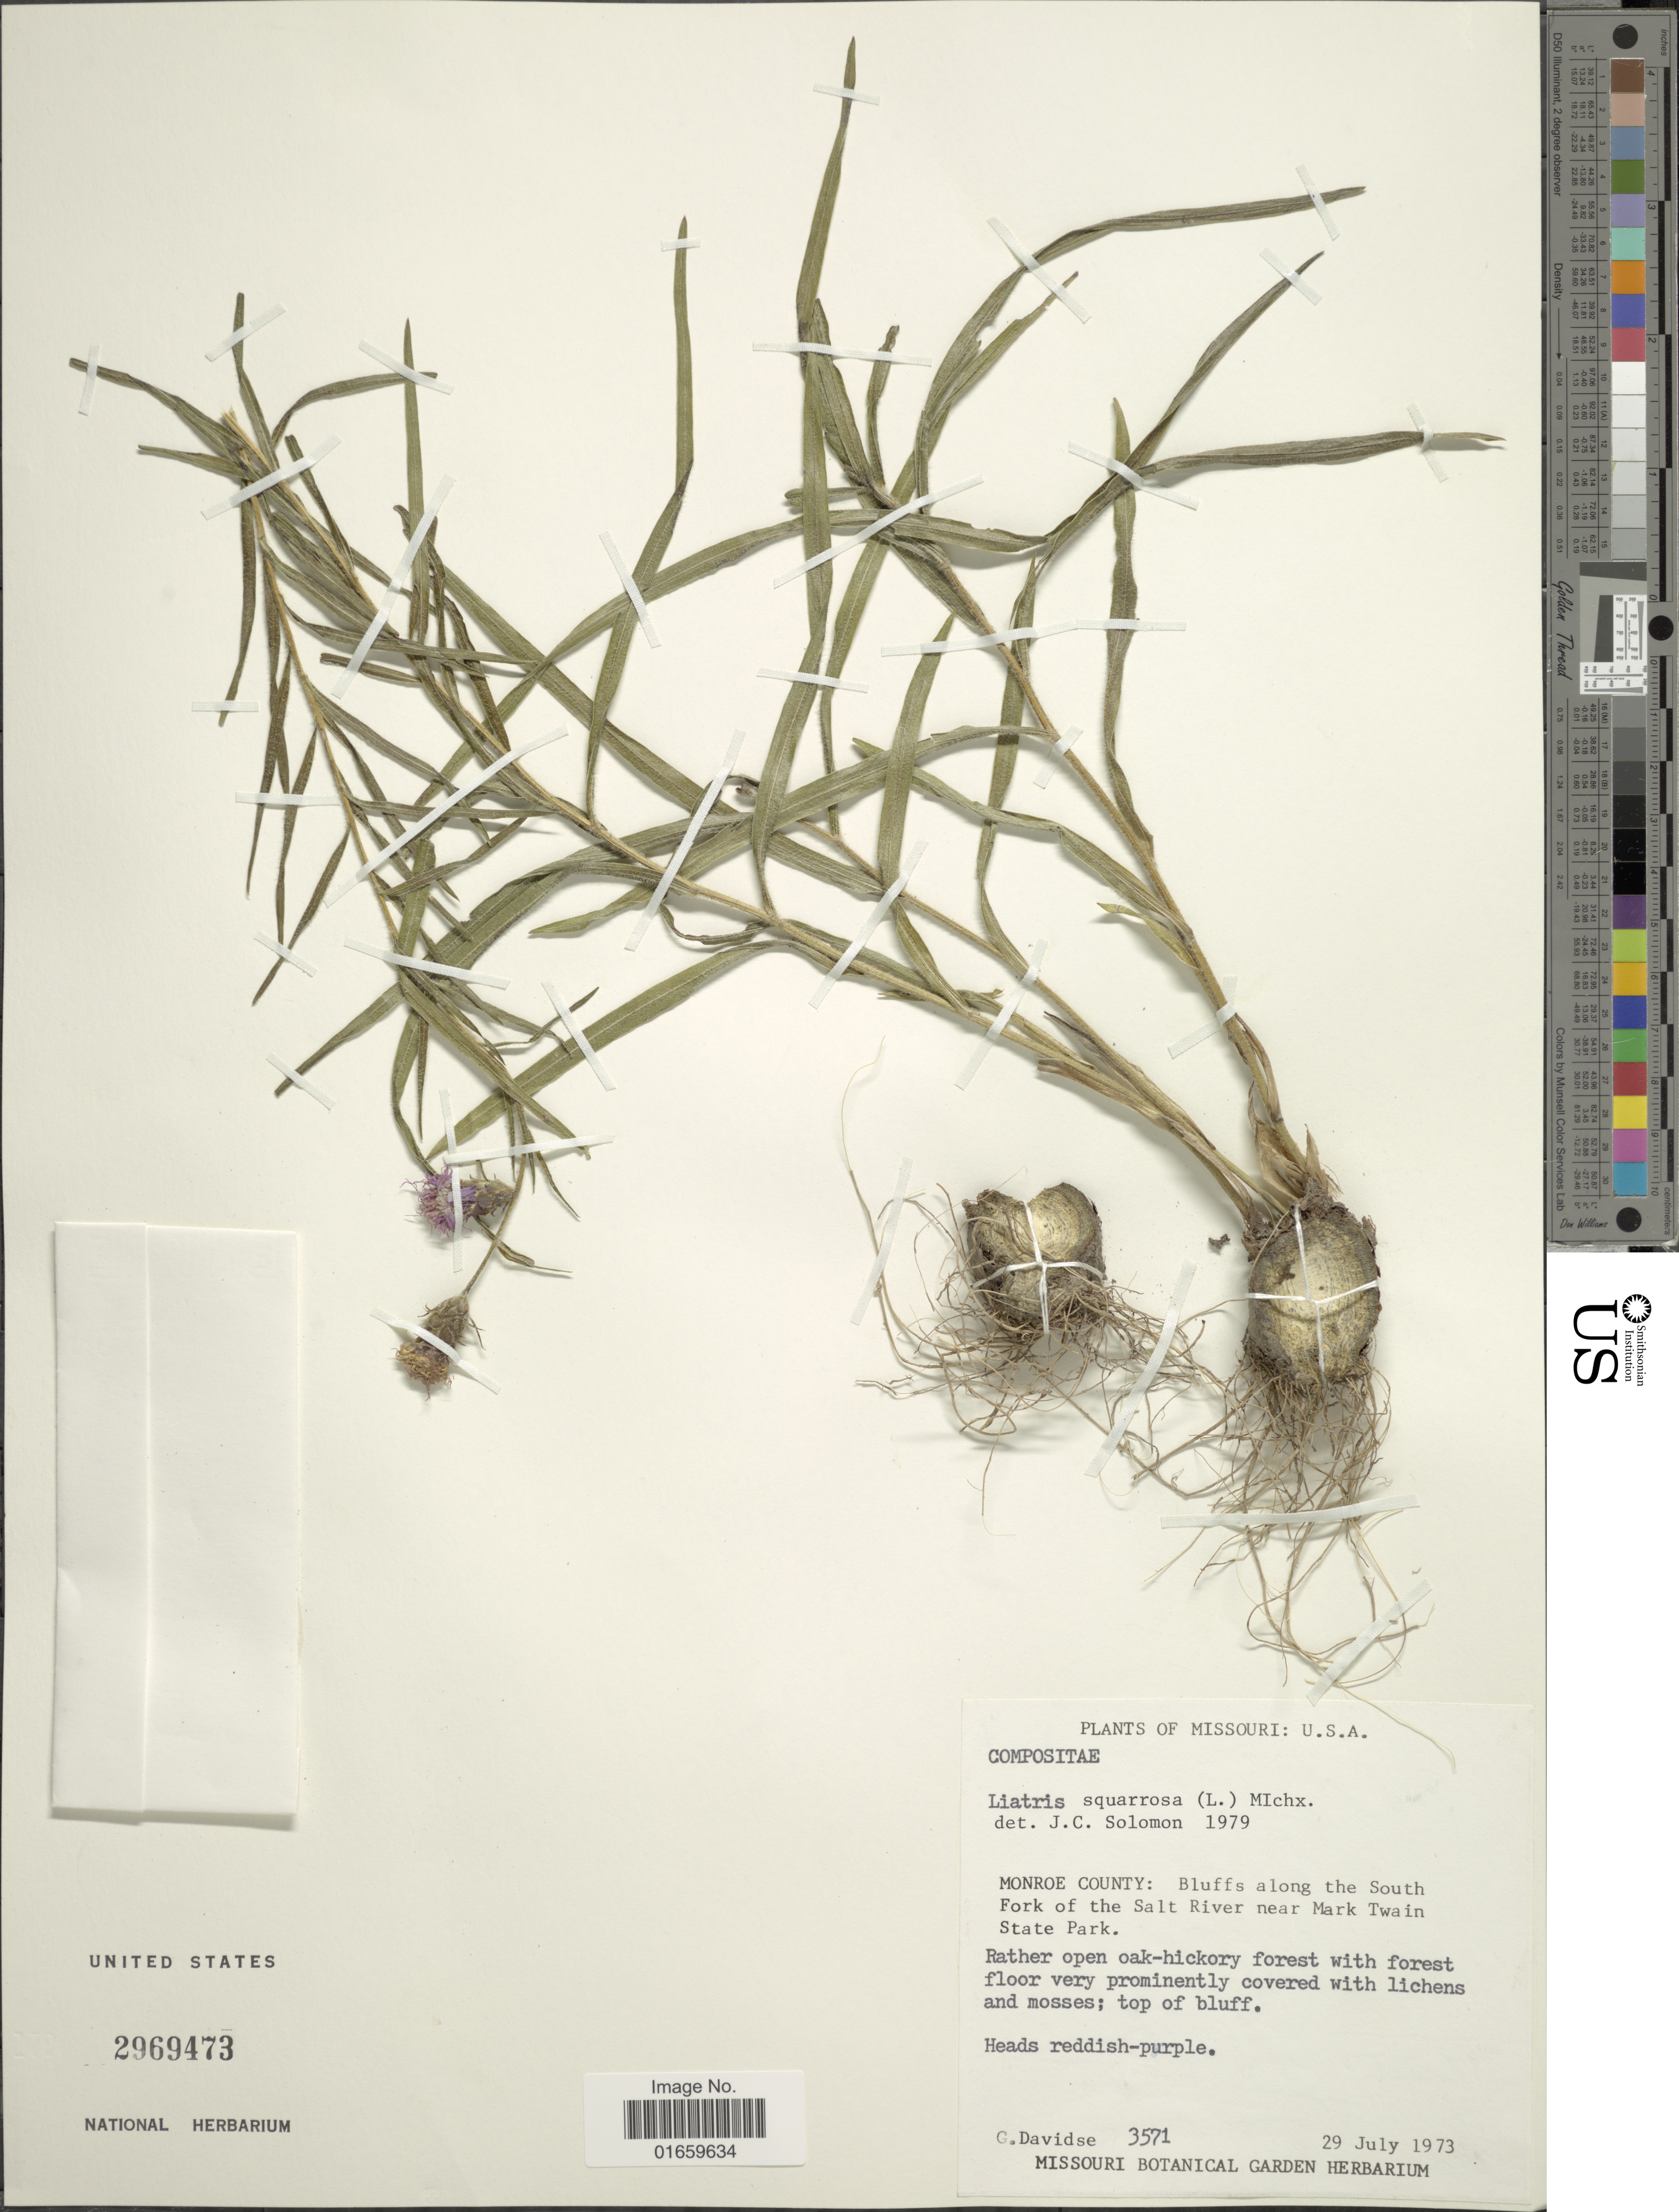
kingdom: Plantae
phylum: Tracheophyta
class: Magnoliopsida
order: Asterales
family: Asteraceae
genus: Liatris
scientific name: Liatris squarrosa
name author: (L.) Michx.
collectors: G. Davidse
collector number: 3571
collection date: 1973-07-29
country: United States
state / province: Missouri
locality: Monroe County: Bluffs along the South Fork of the Salt River near Mark Twain State Park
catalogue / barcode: US 2969473